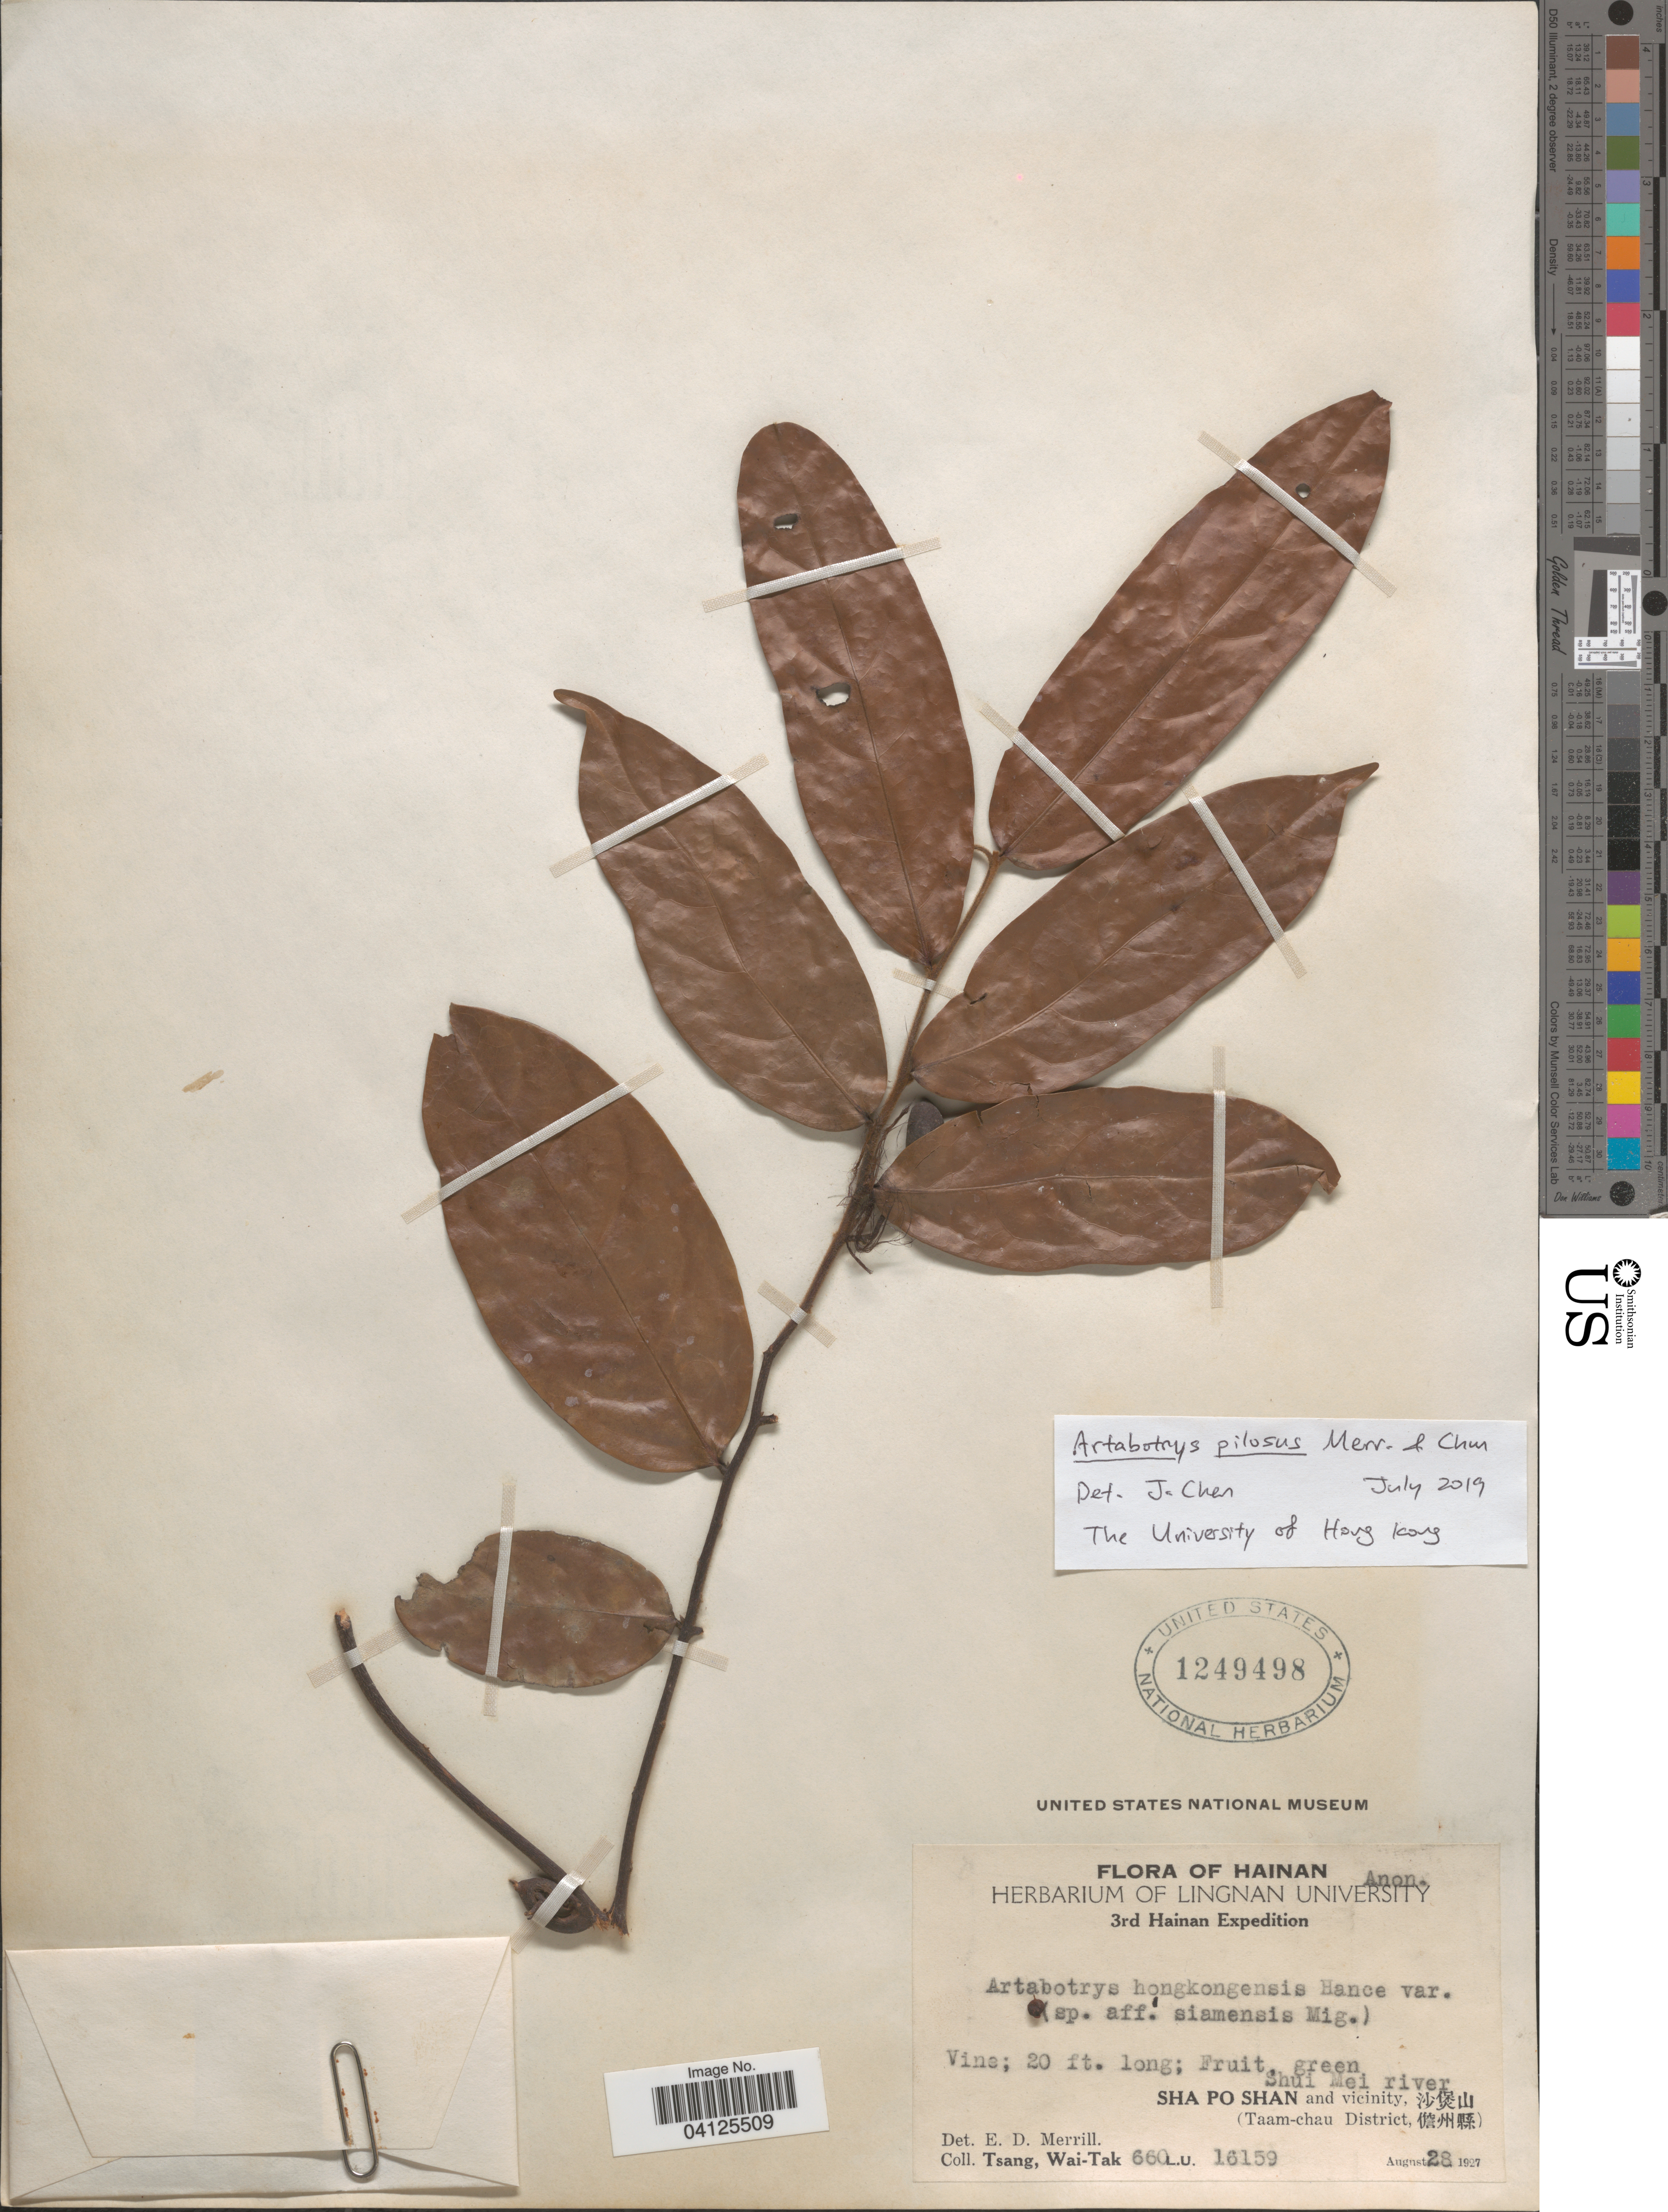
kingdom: Plantae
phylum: Tracheophyta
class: Magnoliopsida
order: Magnoliales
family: Annonaceae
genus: Artabotrys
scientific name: Artabotrys pilosus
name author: Merr. & Chun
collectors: W. T. Tsang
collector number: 660L.U.16159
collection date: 1927-08-28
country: China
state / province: Hainan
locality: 3rd Hainan E[Foreign script]pedition. Shui Mei river. Sha Po Shan and vicinity, [Foreign script] (Taam-chau District, [Foreign script]).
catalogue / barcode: US 1249498